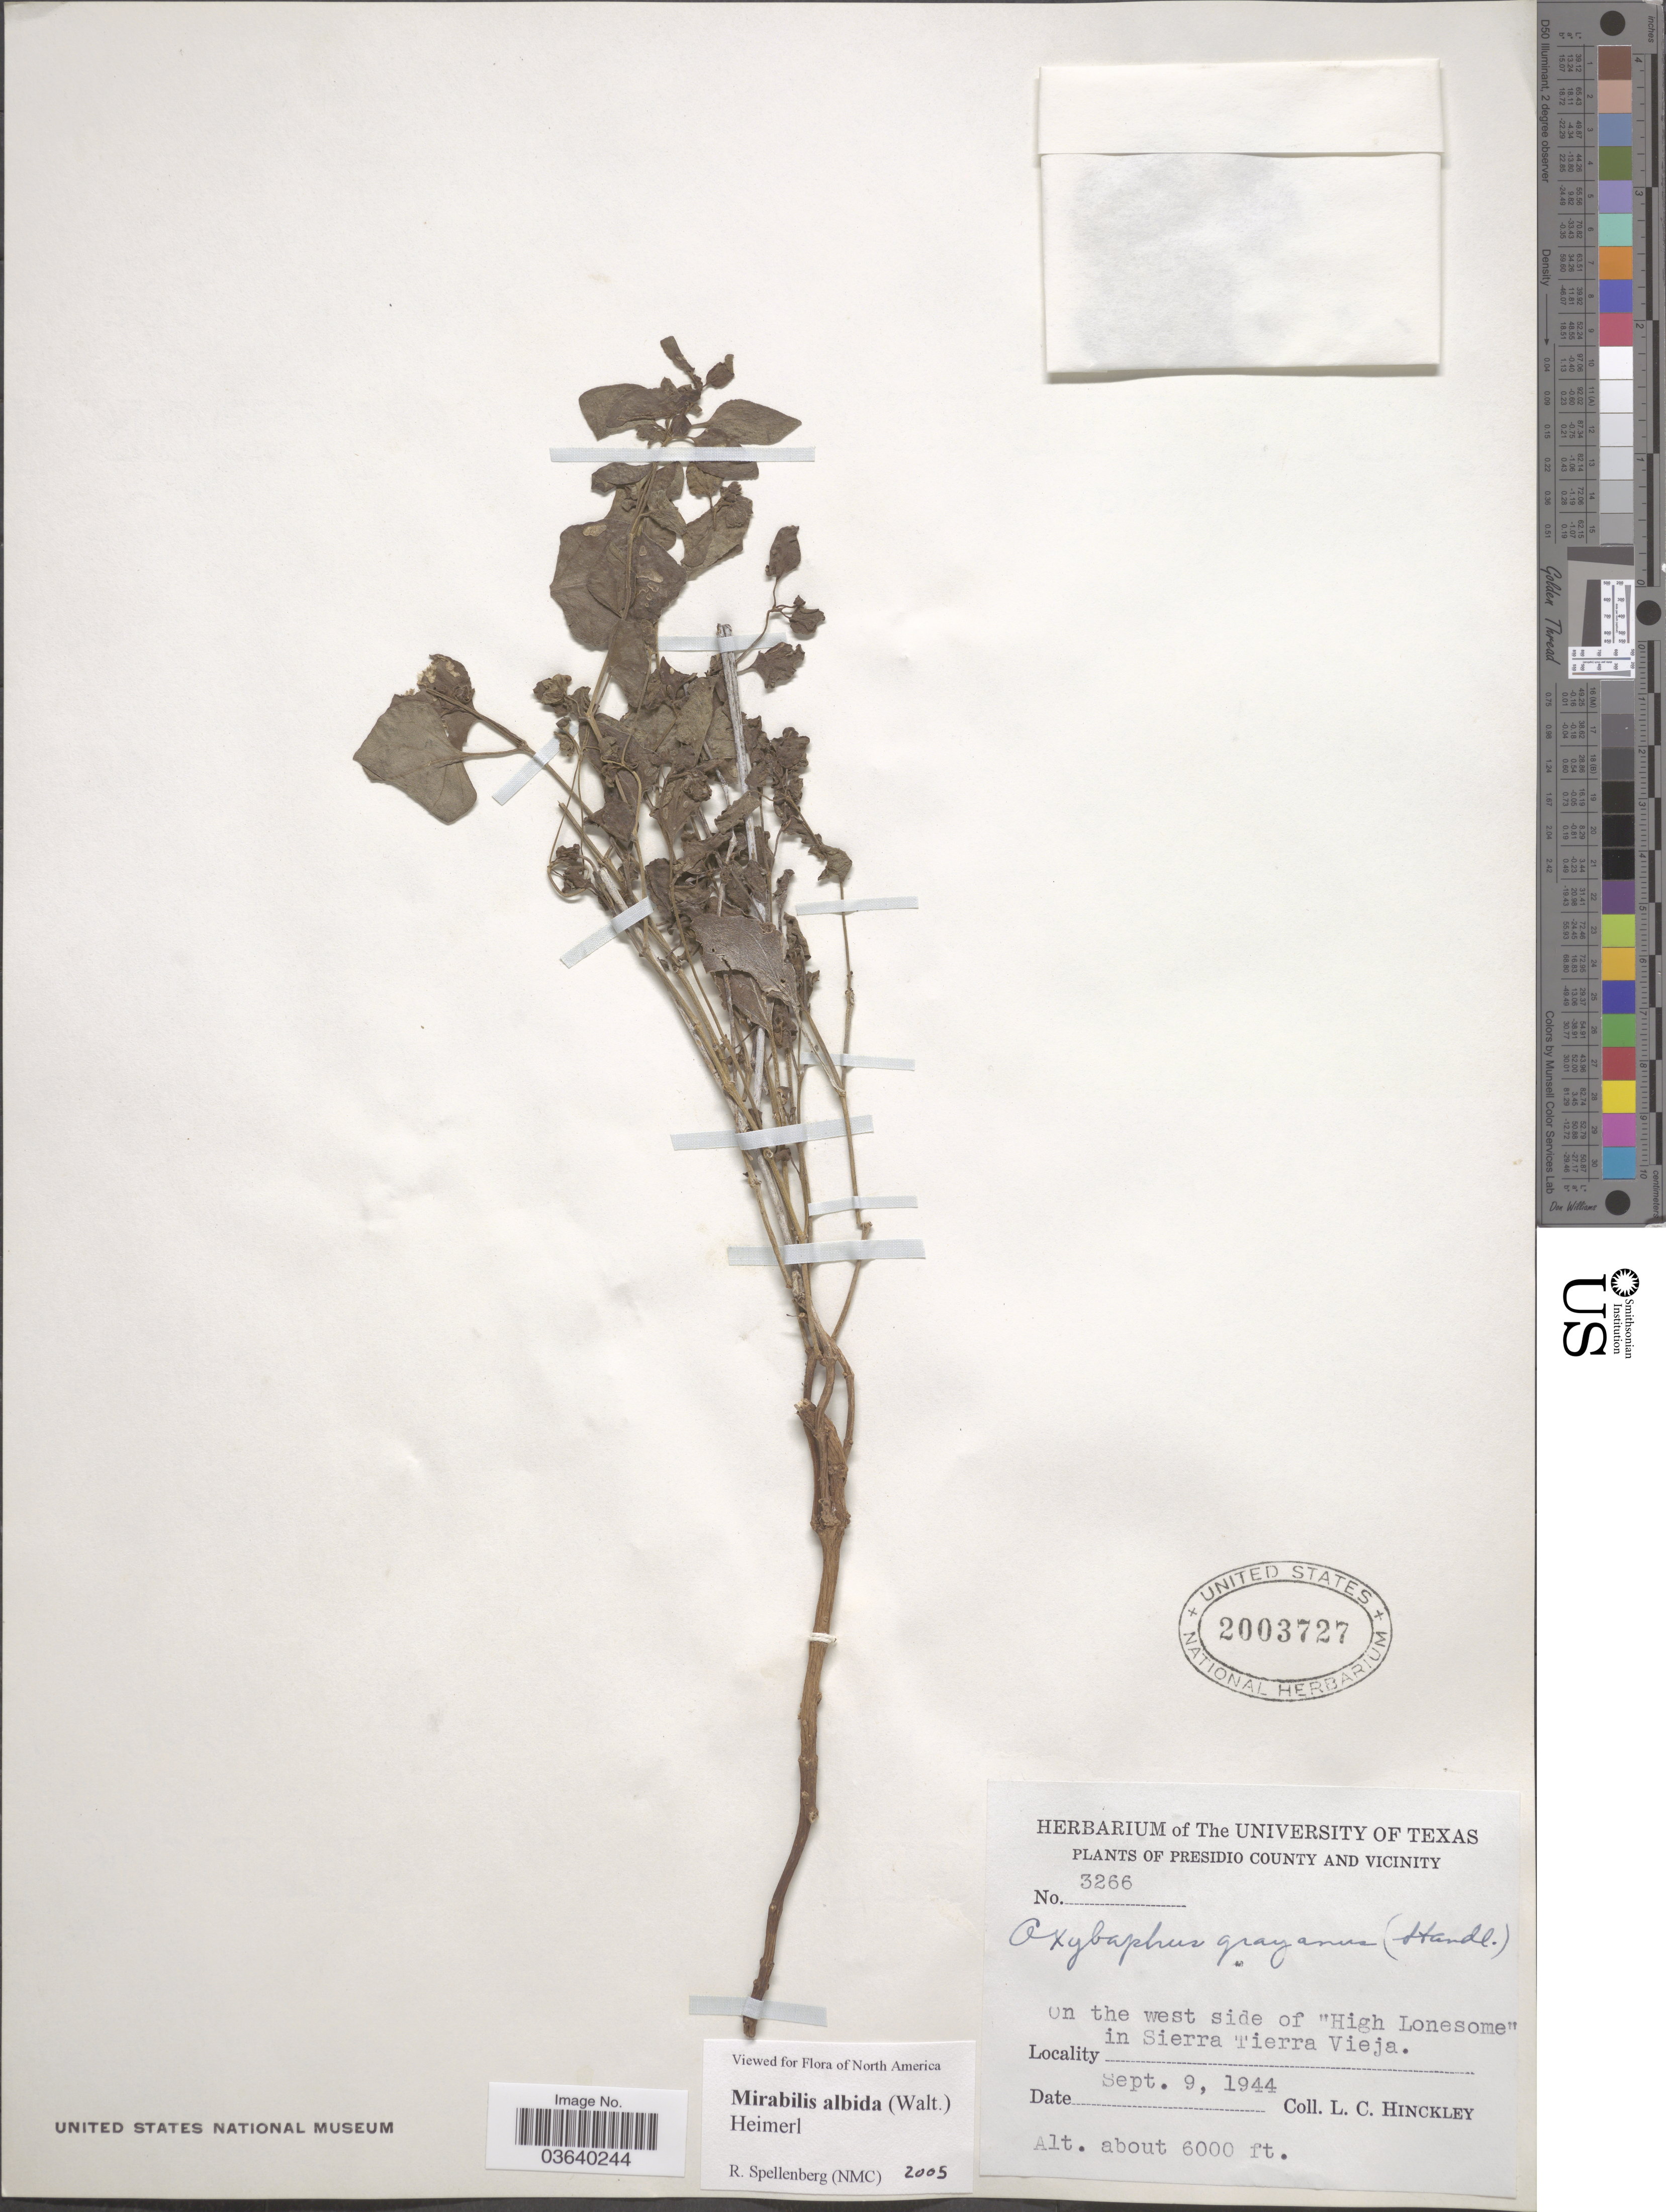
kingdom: Plantae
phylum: Tracheophyta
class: Magnoliopsida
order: Caryophyllales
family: Nyctaginaceae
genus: Mirabilis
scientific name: Mirabilis albida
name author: (Walter) Heimerl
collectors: L. Hinckley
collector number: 3266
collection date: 1944-09-09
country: United States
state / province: Texas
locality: Presidio County and vicinity. On the west side of "High Lonesome" in Sierra Tierra Vieja.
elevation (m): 1829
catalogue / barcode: US 2003727